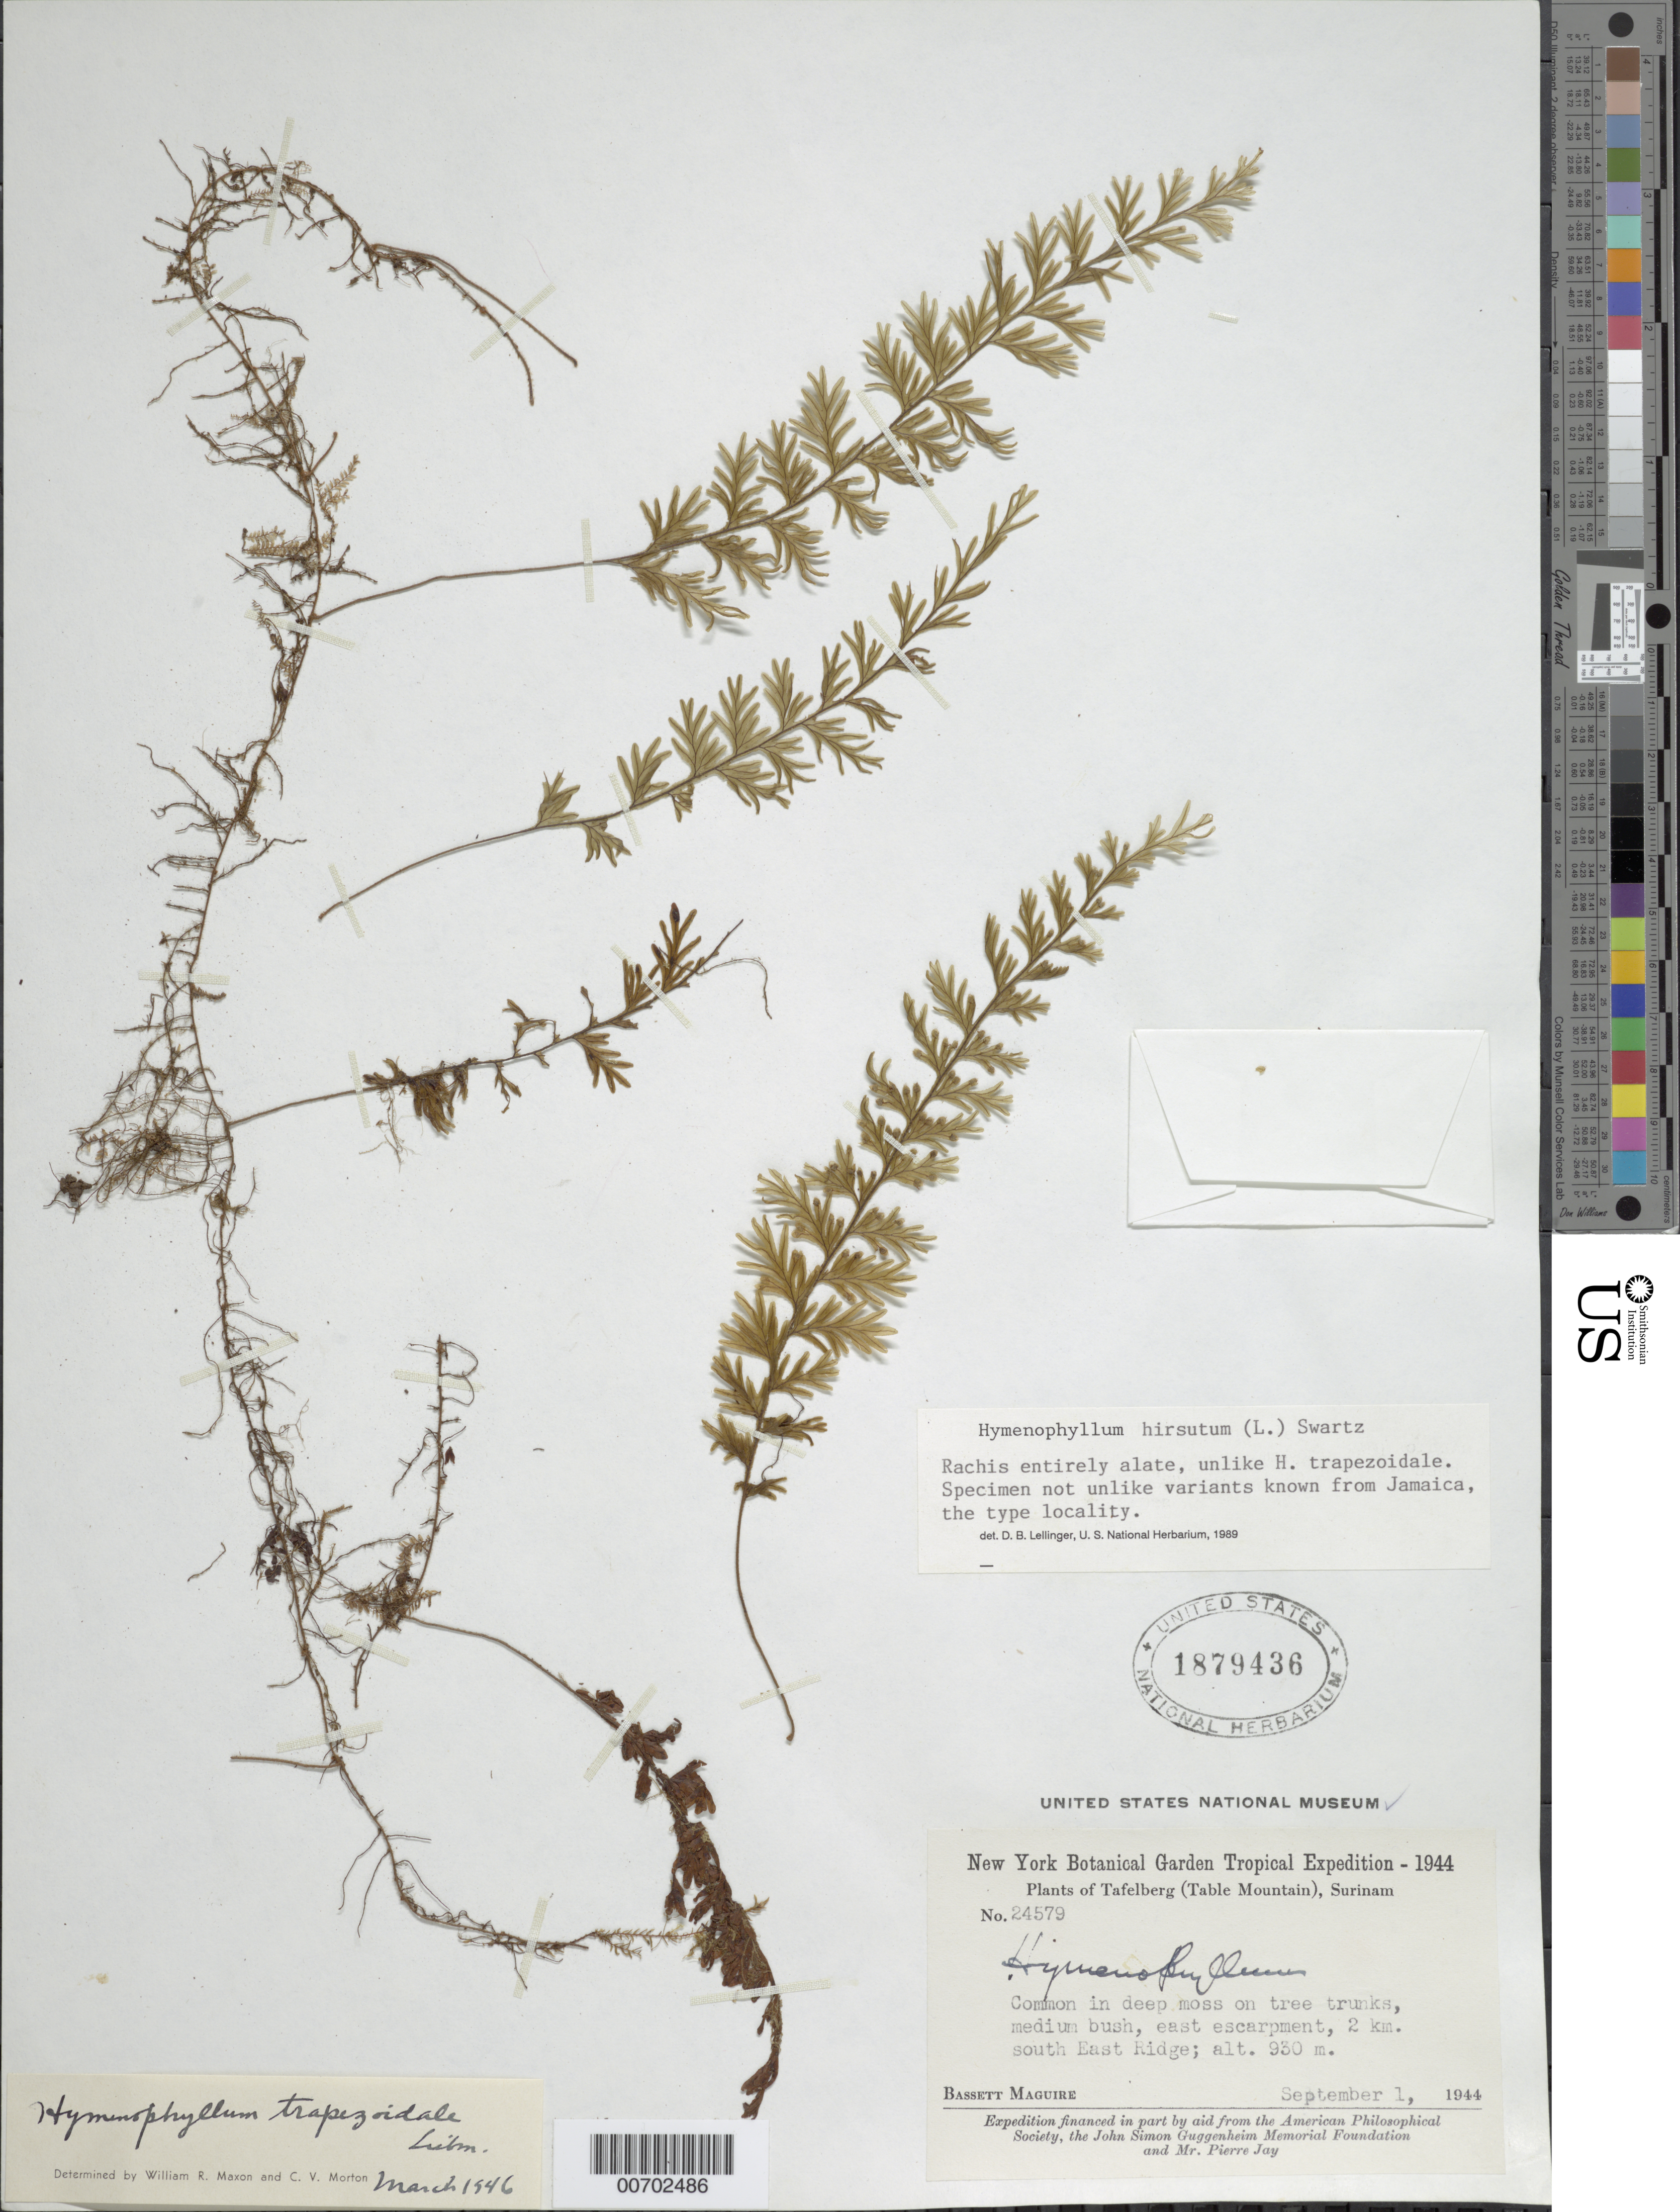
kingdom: Plantae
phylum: Tracheophyta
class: Polypodiopsida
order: Hymenophyllales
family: Hymenophyllaceae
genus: Hymenophyllum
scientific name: Hymenophyllum hirsutum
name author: (L.) Sw.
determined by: Lellinger, David B., (BOT), Smithsonian Institution - National Museum of Natural History (UNITED STATES)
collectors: B. Maguire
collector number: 24579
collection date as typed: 1-Sep-44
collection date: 1944-09-01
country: Suriname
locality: Tafelberg (Table Mountain), East Ridge, 2 km S of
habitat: Medium bush, in deep moss on tree trunks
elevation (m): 930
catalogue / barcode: US 1879436